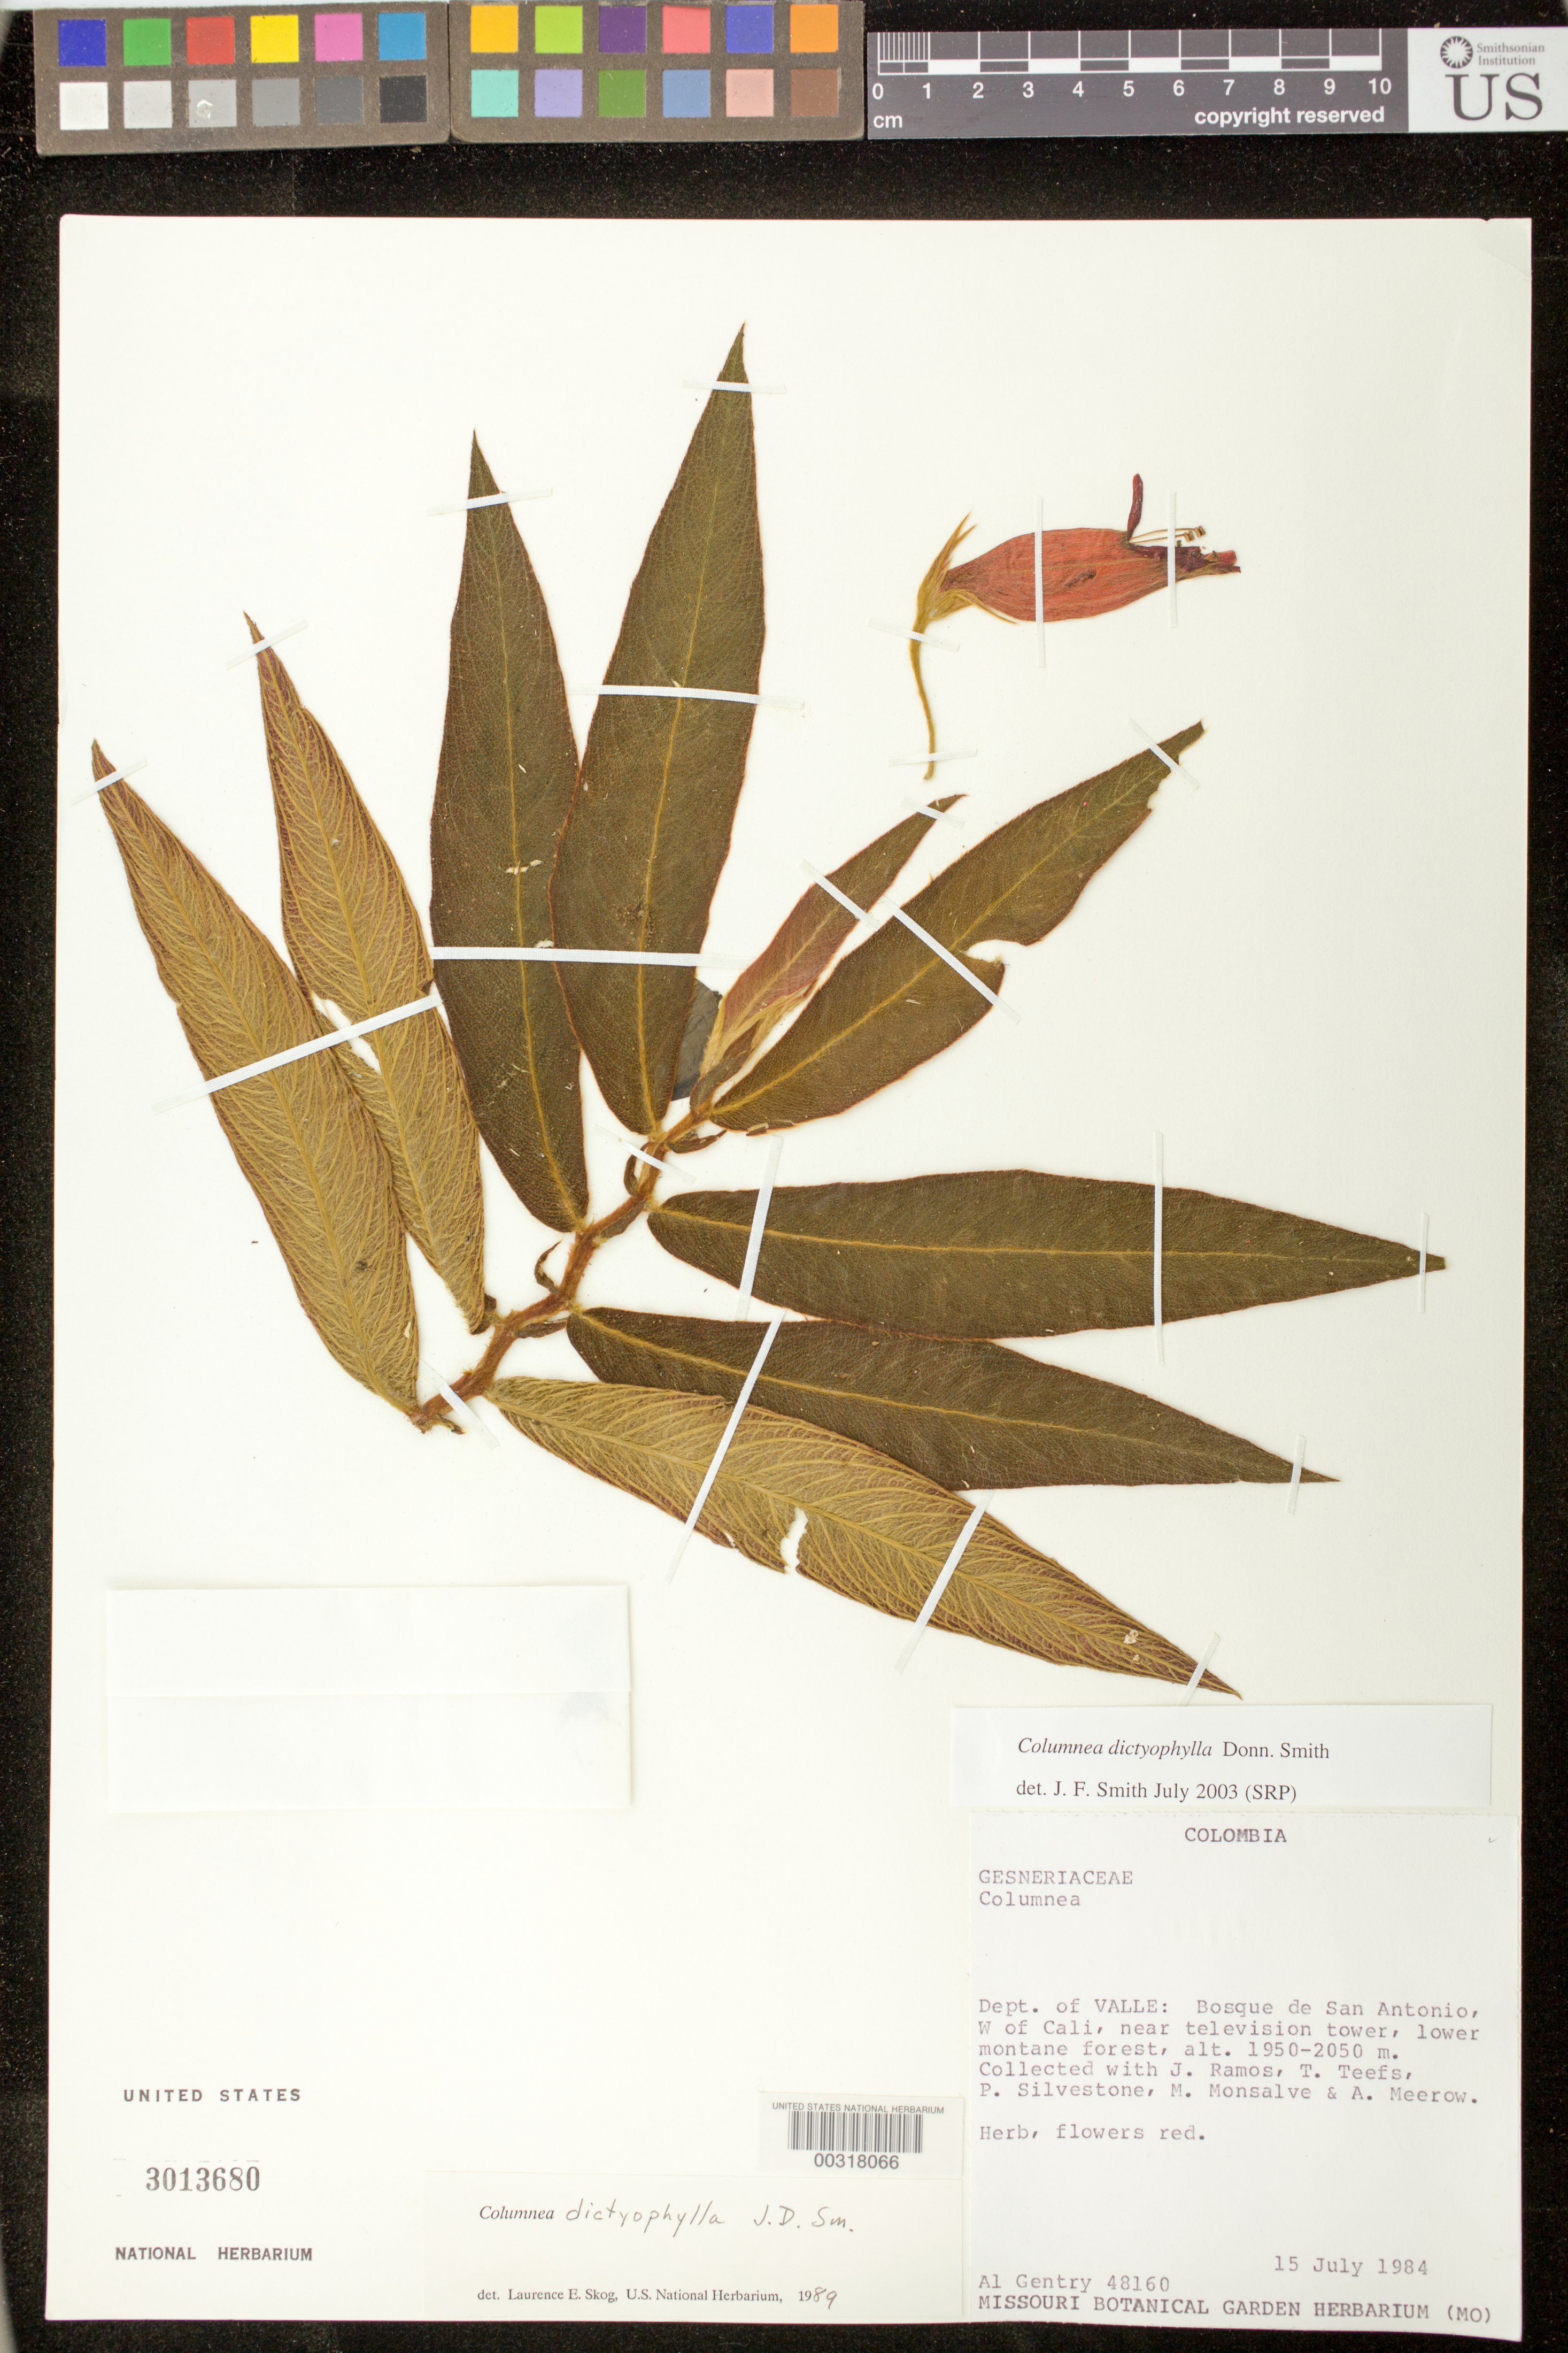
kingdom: Plantae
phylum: Tracheophyta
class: Magnoliopsida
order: Lamiales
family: Gesneriaceae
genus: Columnea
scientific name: Columnea dictyophylla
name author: Donn. Sm.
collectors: A. H. Gentry, J. Ramos, T. Teefs, P. A. Silverstone-Sopkin, M. Monsalve & A. Meerow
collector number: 48160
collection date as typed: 15 Jul 1984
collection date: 1984-07-15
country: Colombia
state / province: Valle del Cauca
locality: Bosque de San Antonio, W of Cali, near television tower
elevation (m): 1950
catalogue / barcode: US 3013680